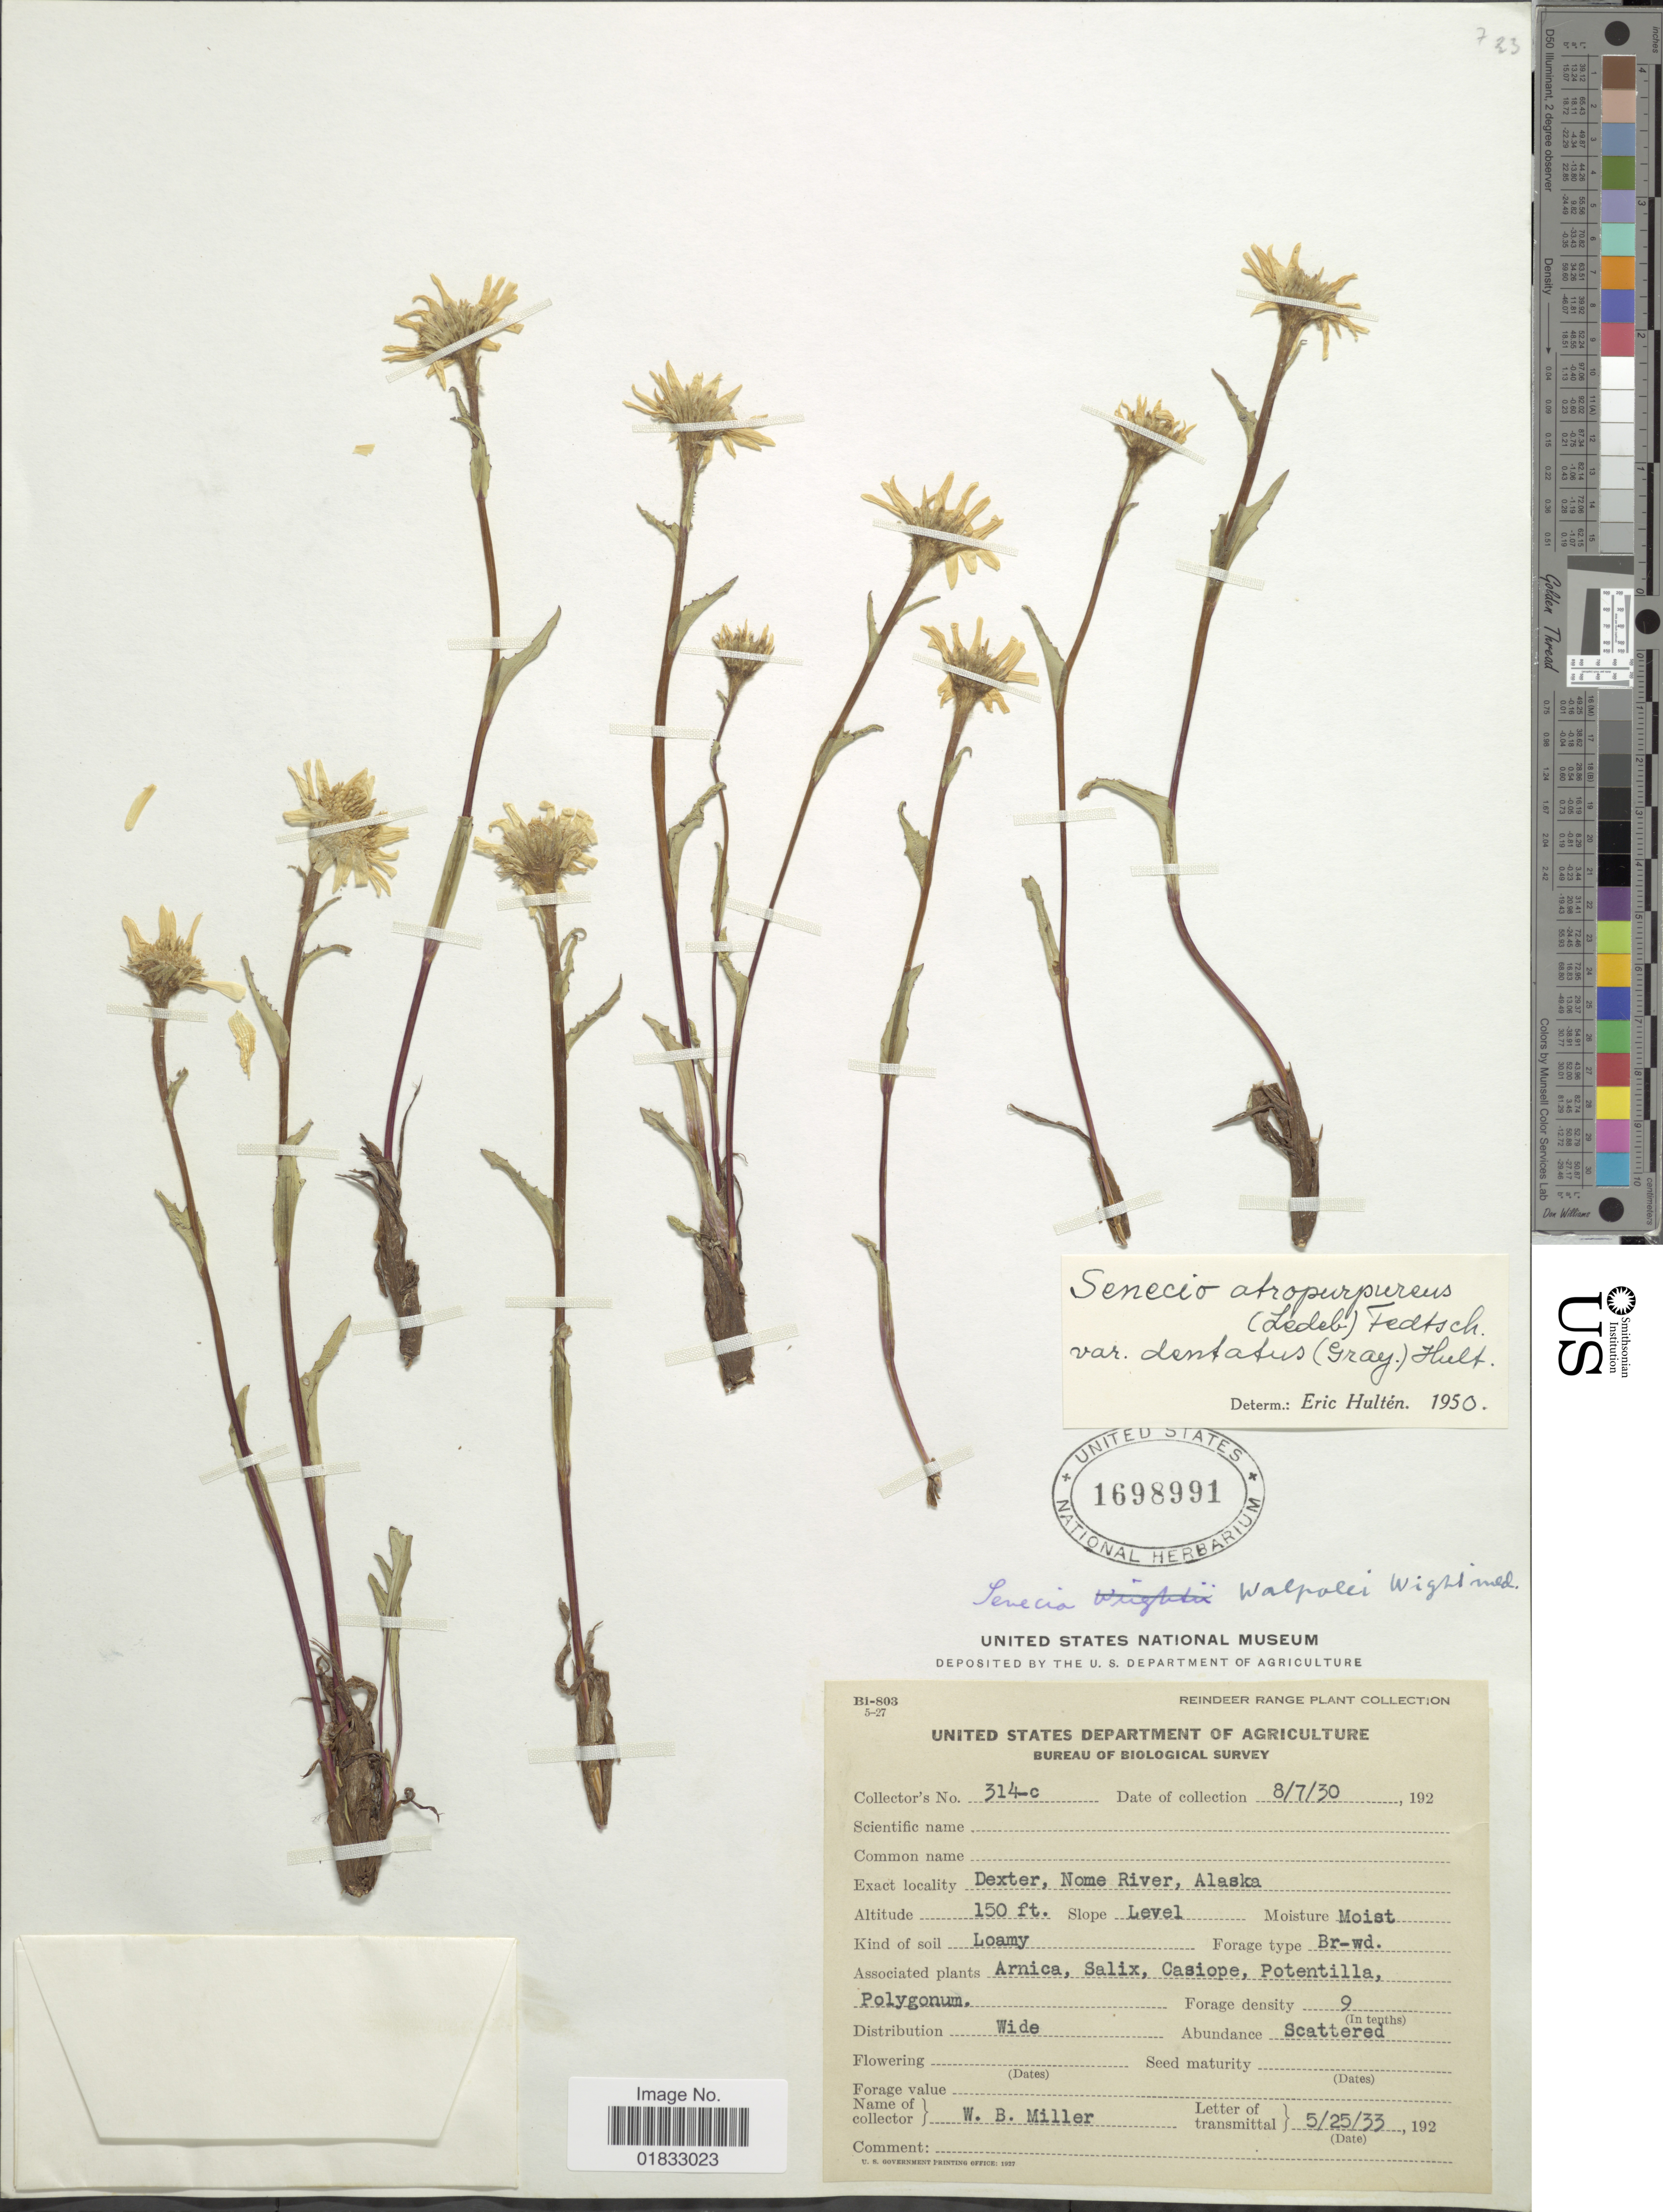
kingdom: Plantae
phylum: Tracheophyta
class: Magnoliopsida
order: Asterales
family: Asteraceae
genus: Tephroseris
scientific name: Tephroseris kjellmanii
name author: (A.E. Porsild) Holub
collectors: W. Miller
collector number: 314c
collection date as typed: Transcribed d/m/y: 7/8/30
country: United States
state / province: Alaska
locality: Dexter, Nome River, Alaska,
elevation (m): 46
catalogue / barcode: US 1698991